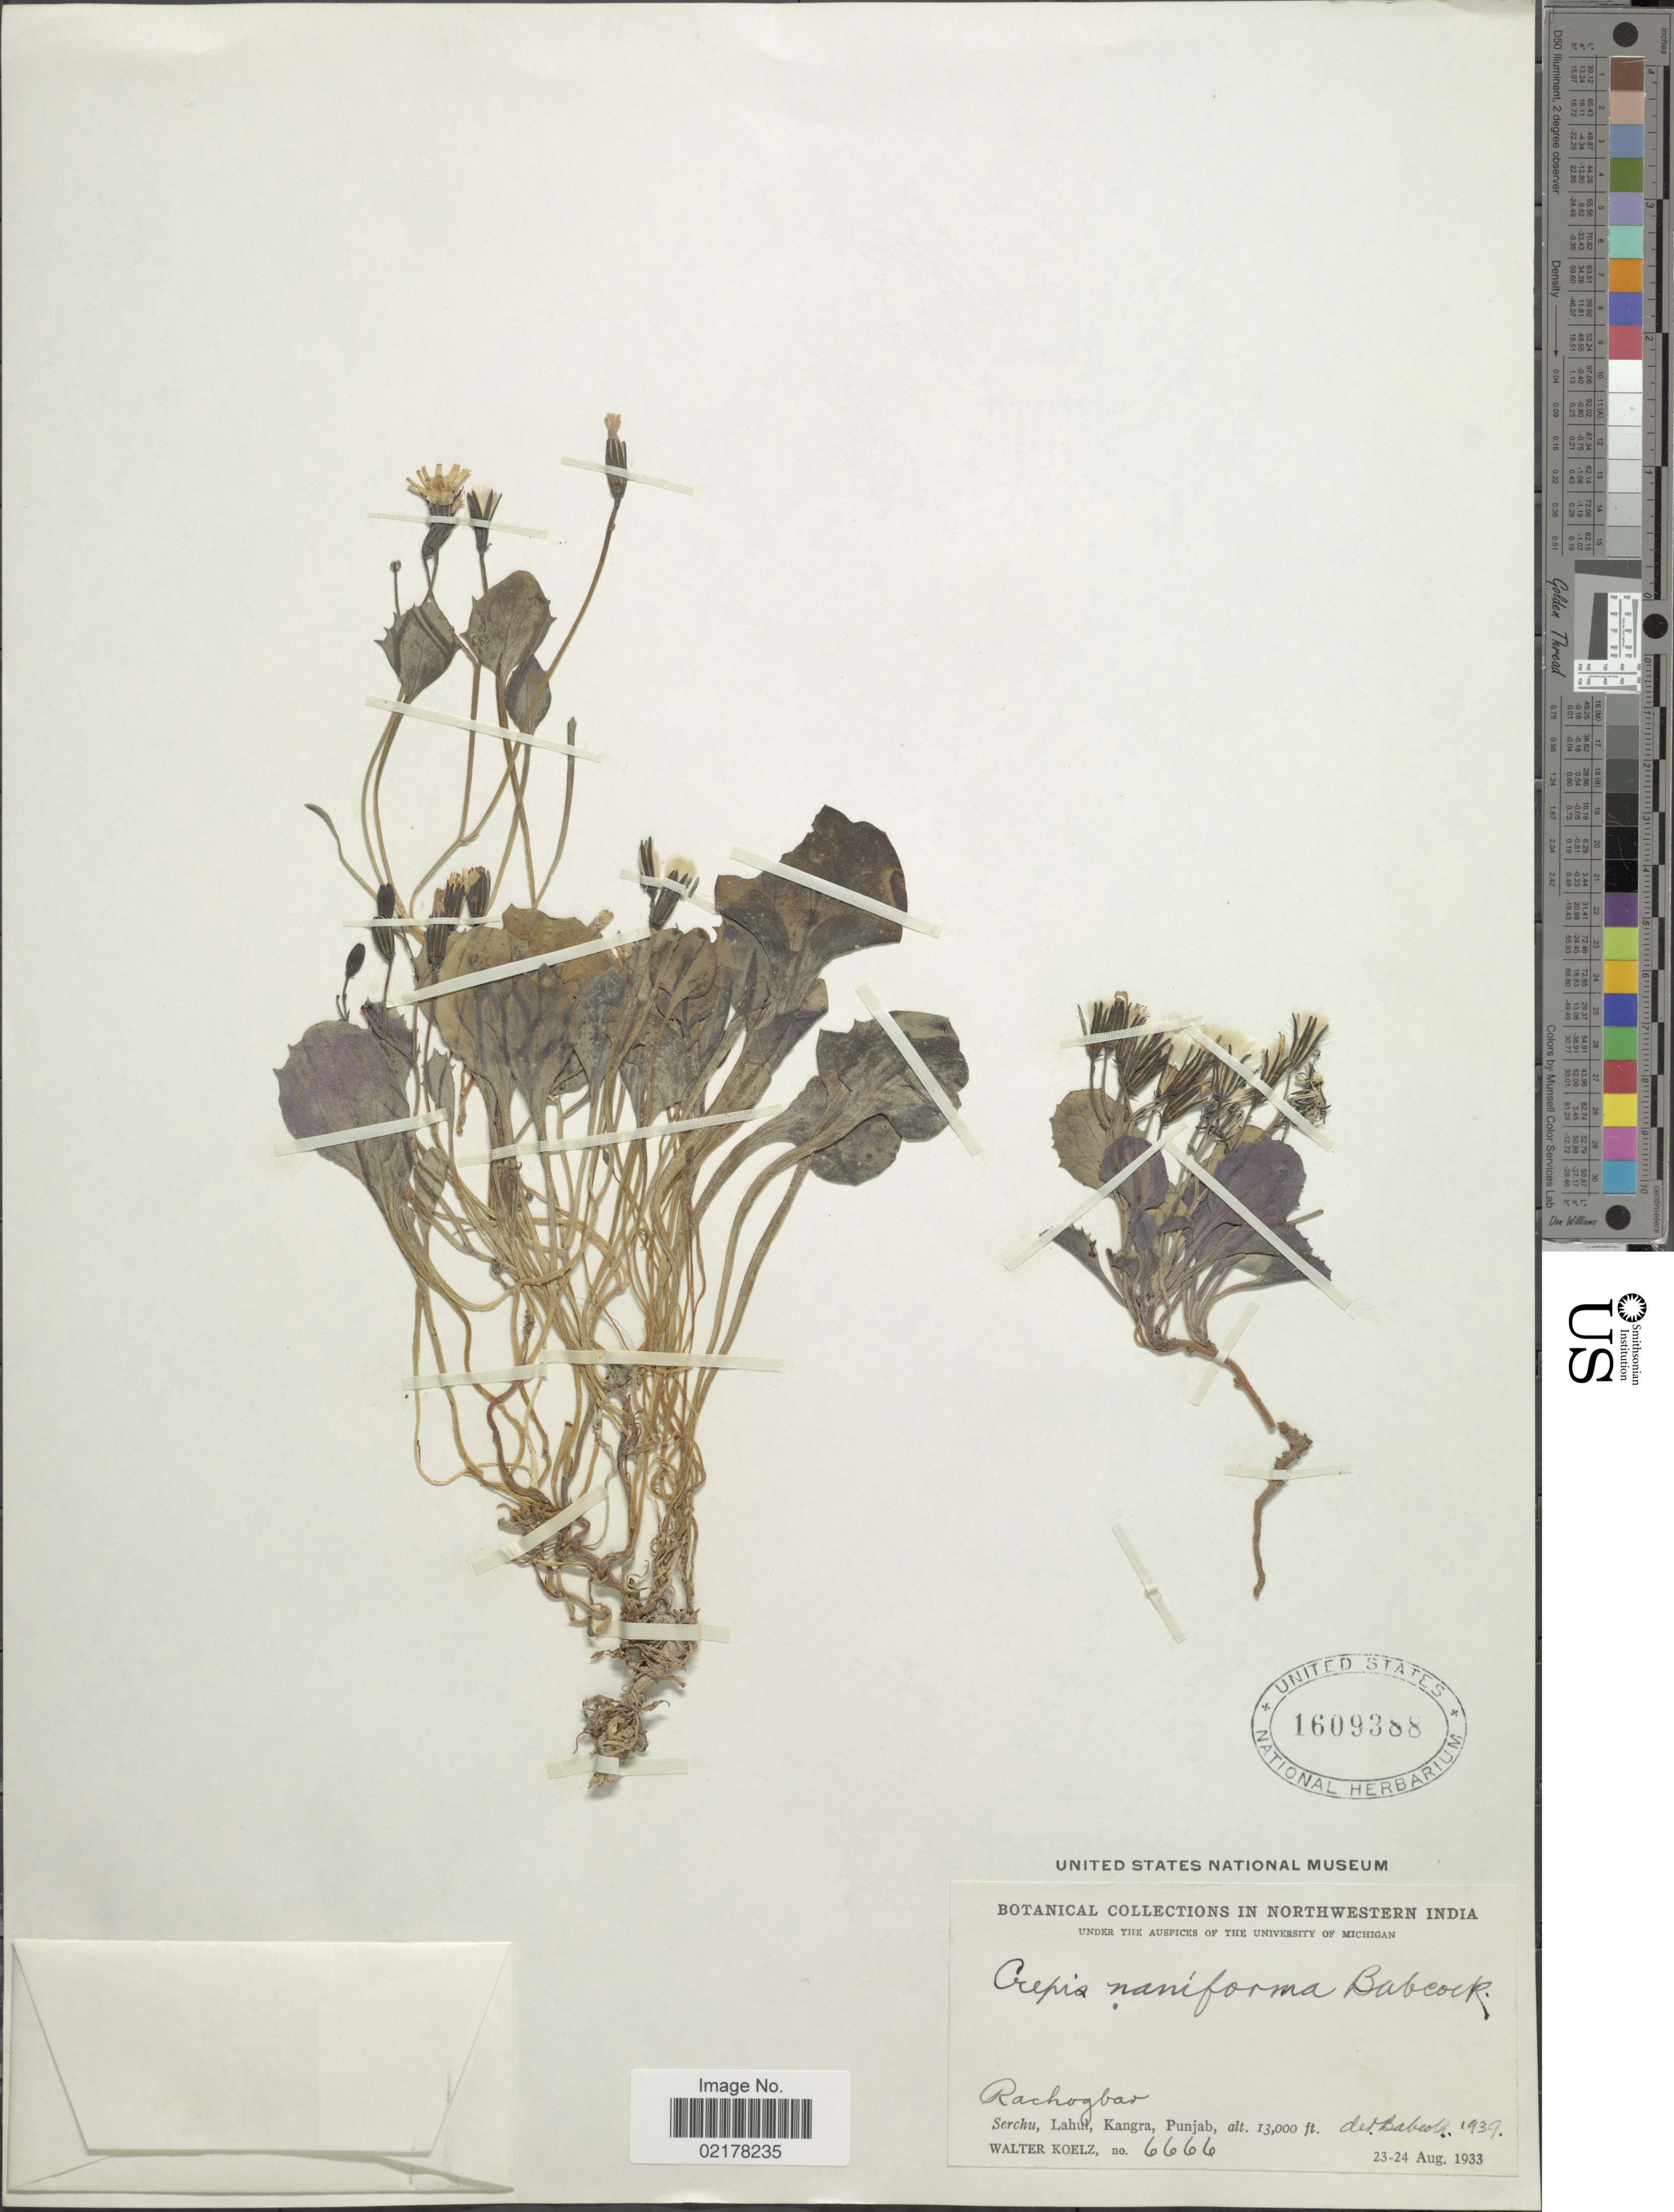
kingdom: Plantae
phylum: Tracheophyta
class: Magnoliopsida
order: Asterales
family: Asteraceae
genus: Crepis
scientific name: Crepis naniformis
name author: Babc.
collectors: W. N. Koelz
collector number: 6666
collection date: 1933-08-23/1933-08-24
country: India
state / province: Himachal Pradesh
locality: Rachogbar, Serchu, Lahul, Kangra, Punjab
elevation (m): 3962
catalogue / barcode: US 1609388